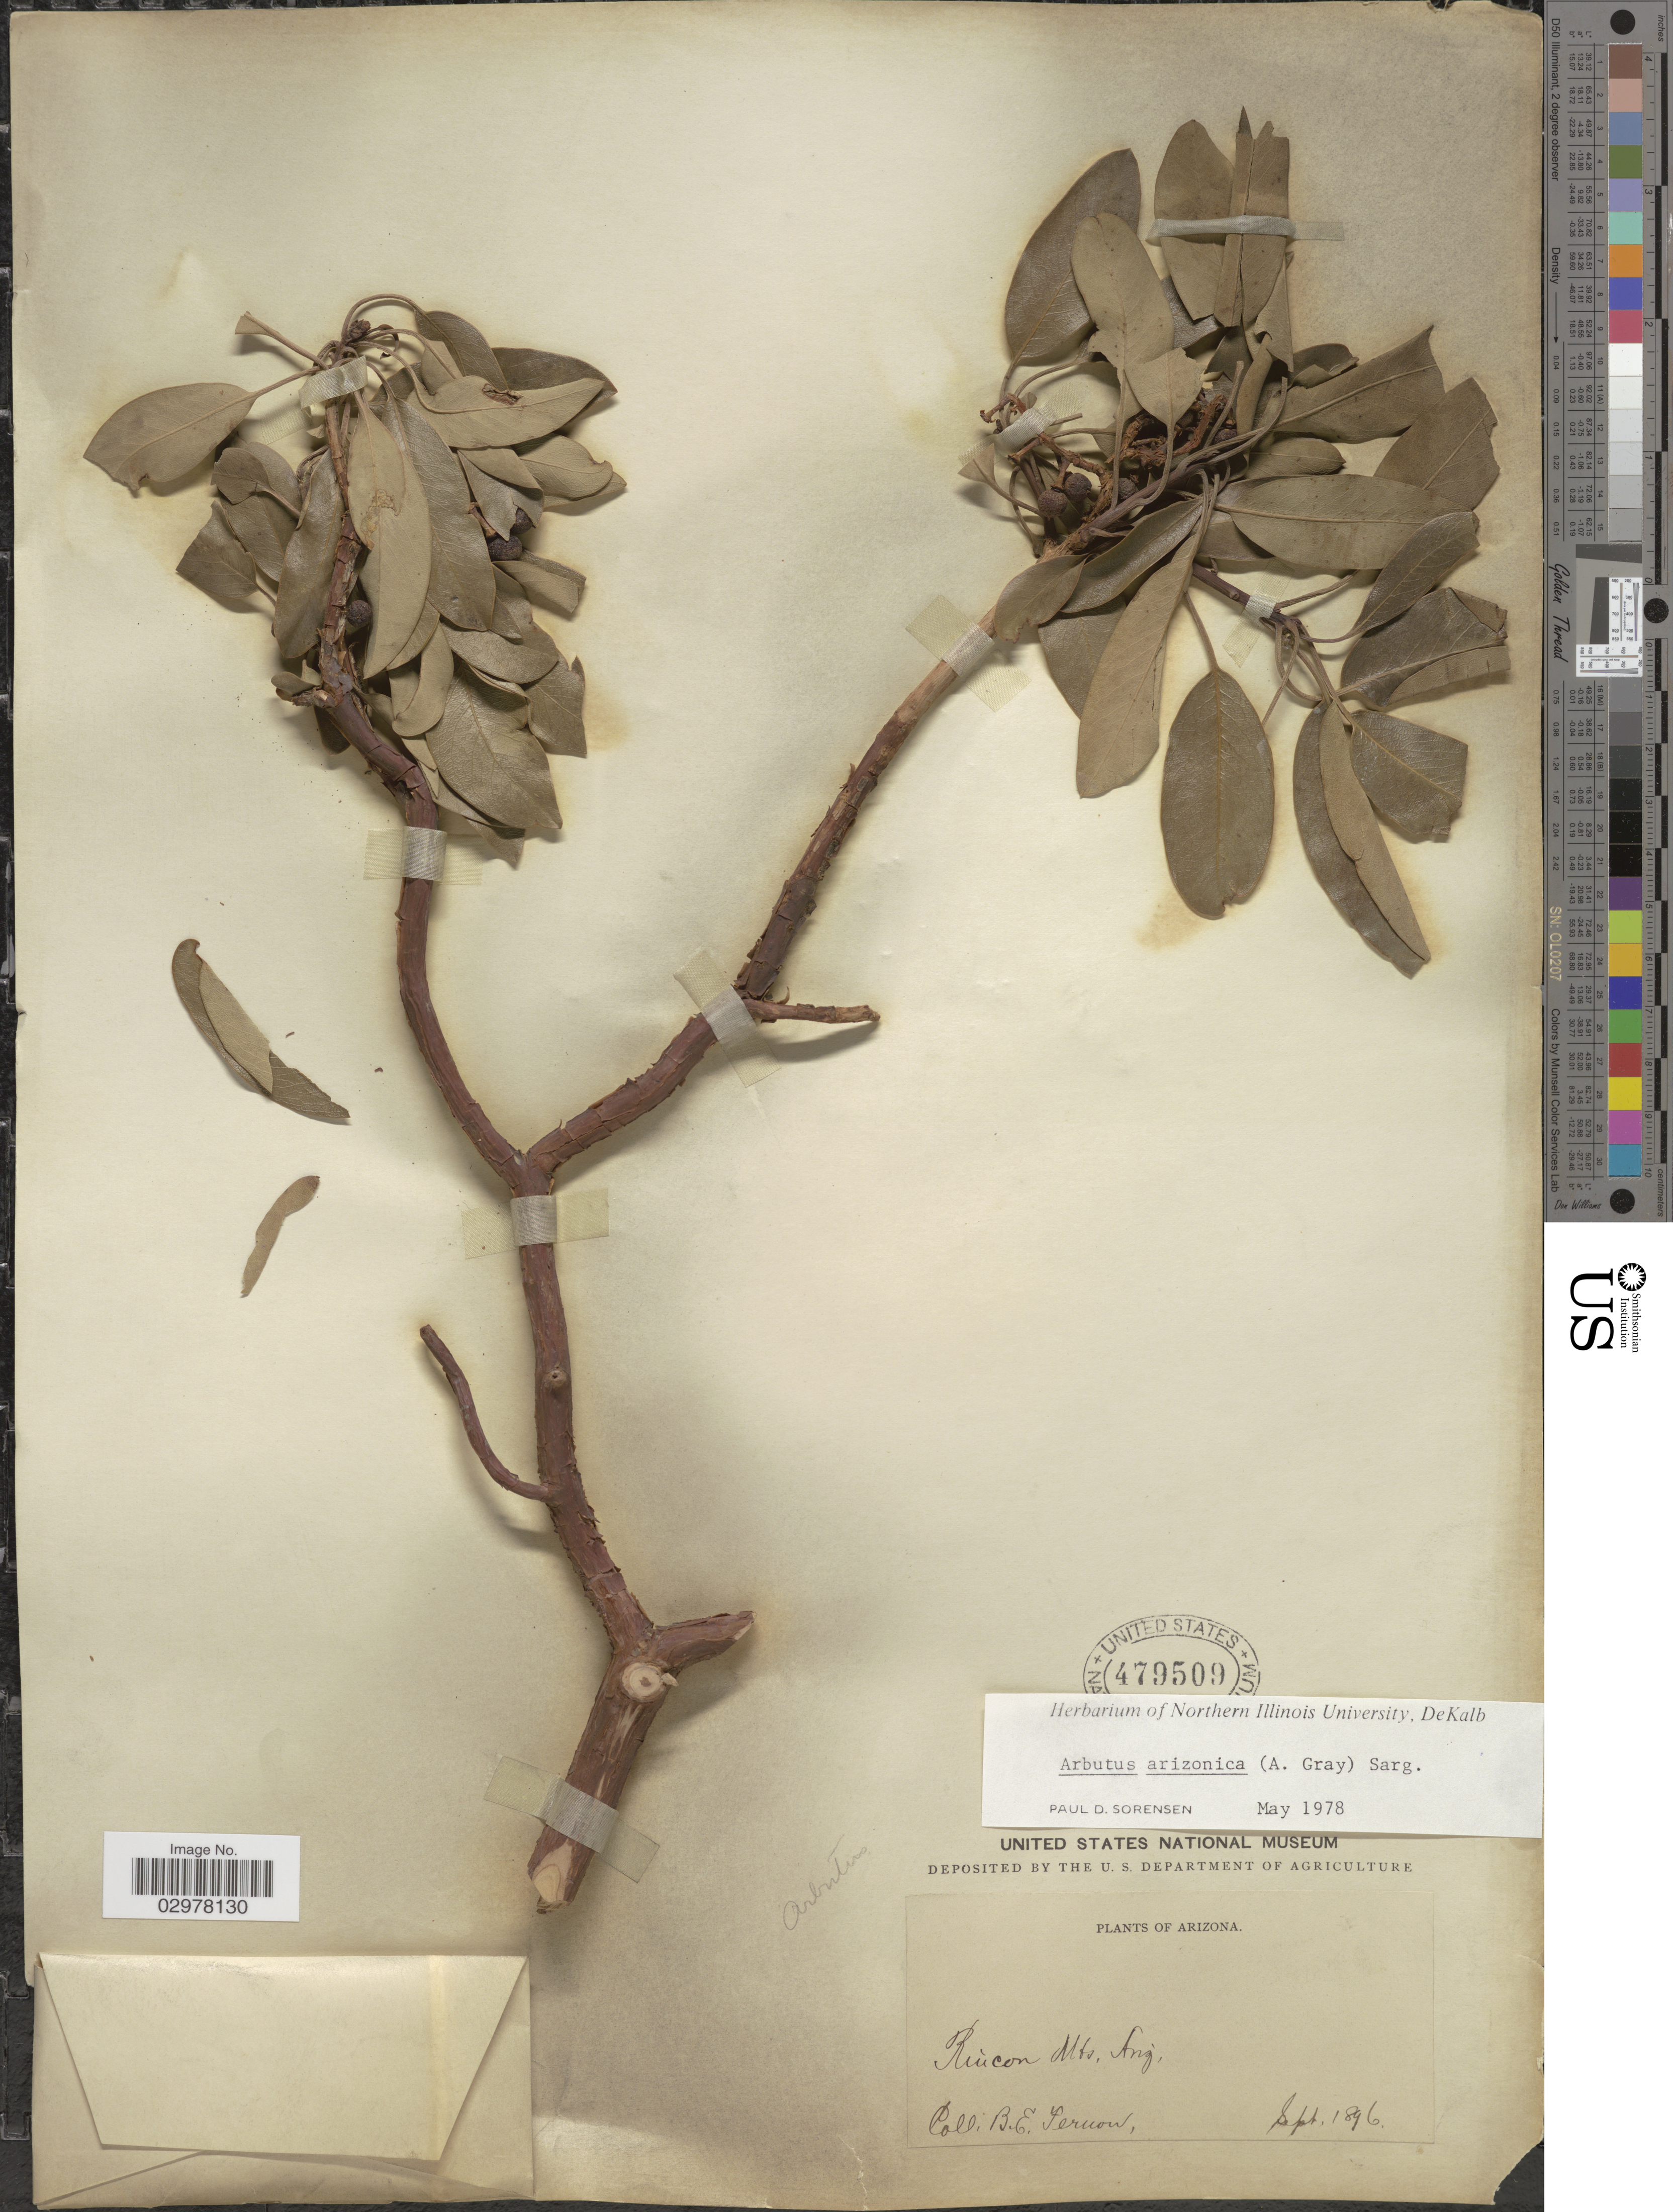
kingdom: Plantae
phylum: Tracheophyta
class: Magnoliopsida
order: Ericales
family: Ericaceae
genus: Arbutus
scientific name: Arbutus arizonica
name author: (A. Gray) Sarg.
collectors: B. Fernow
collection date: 1896-09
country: United States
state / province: Arizona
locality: Rincon Mts.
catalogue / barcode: US 479509